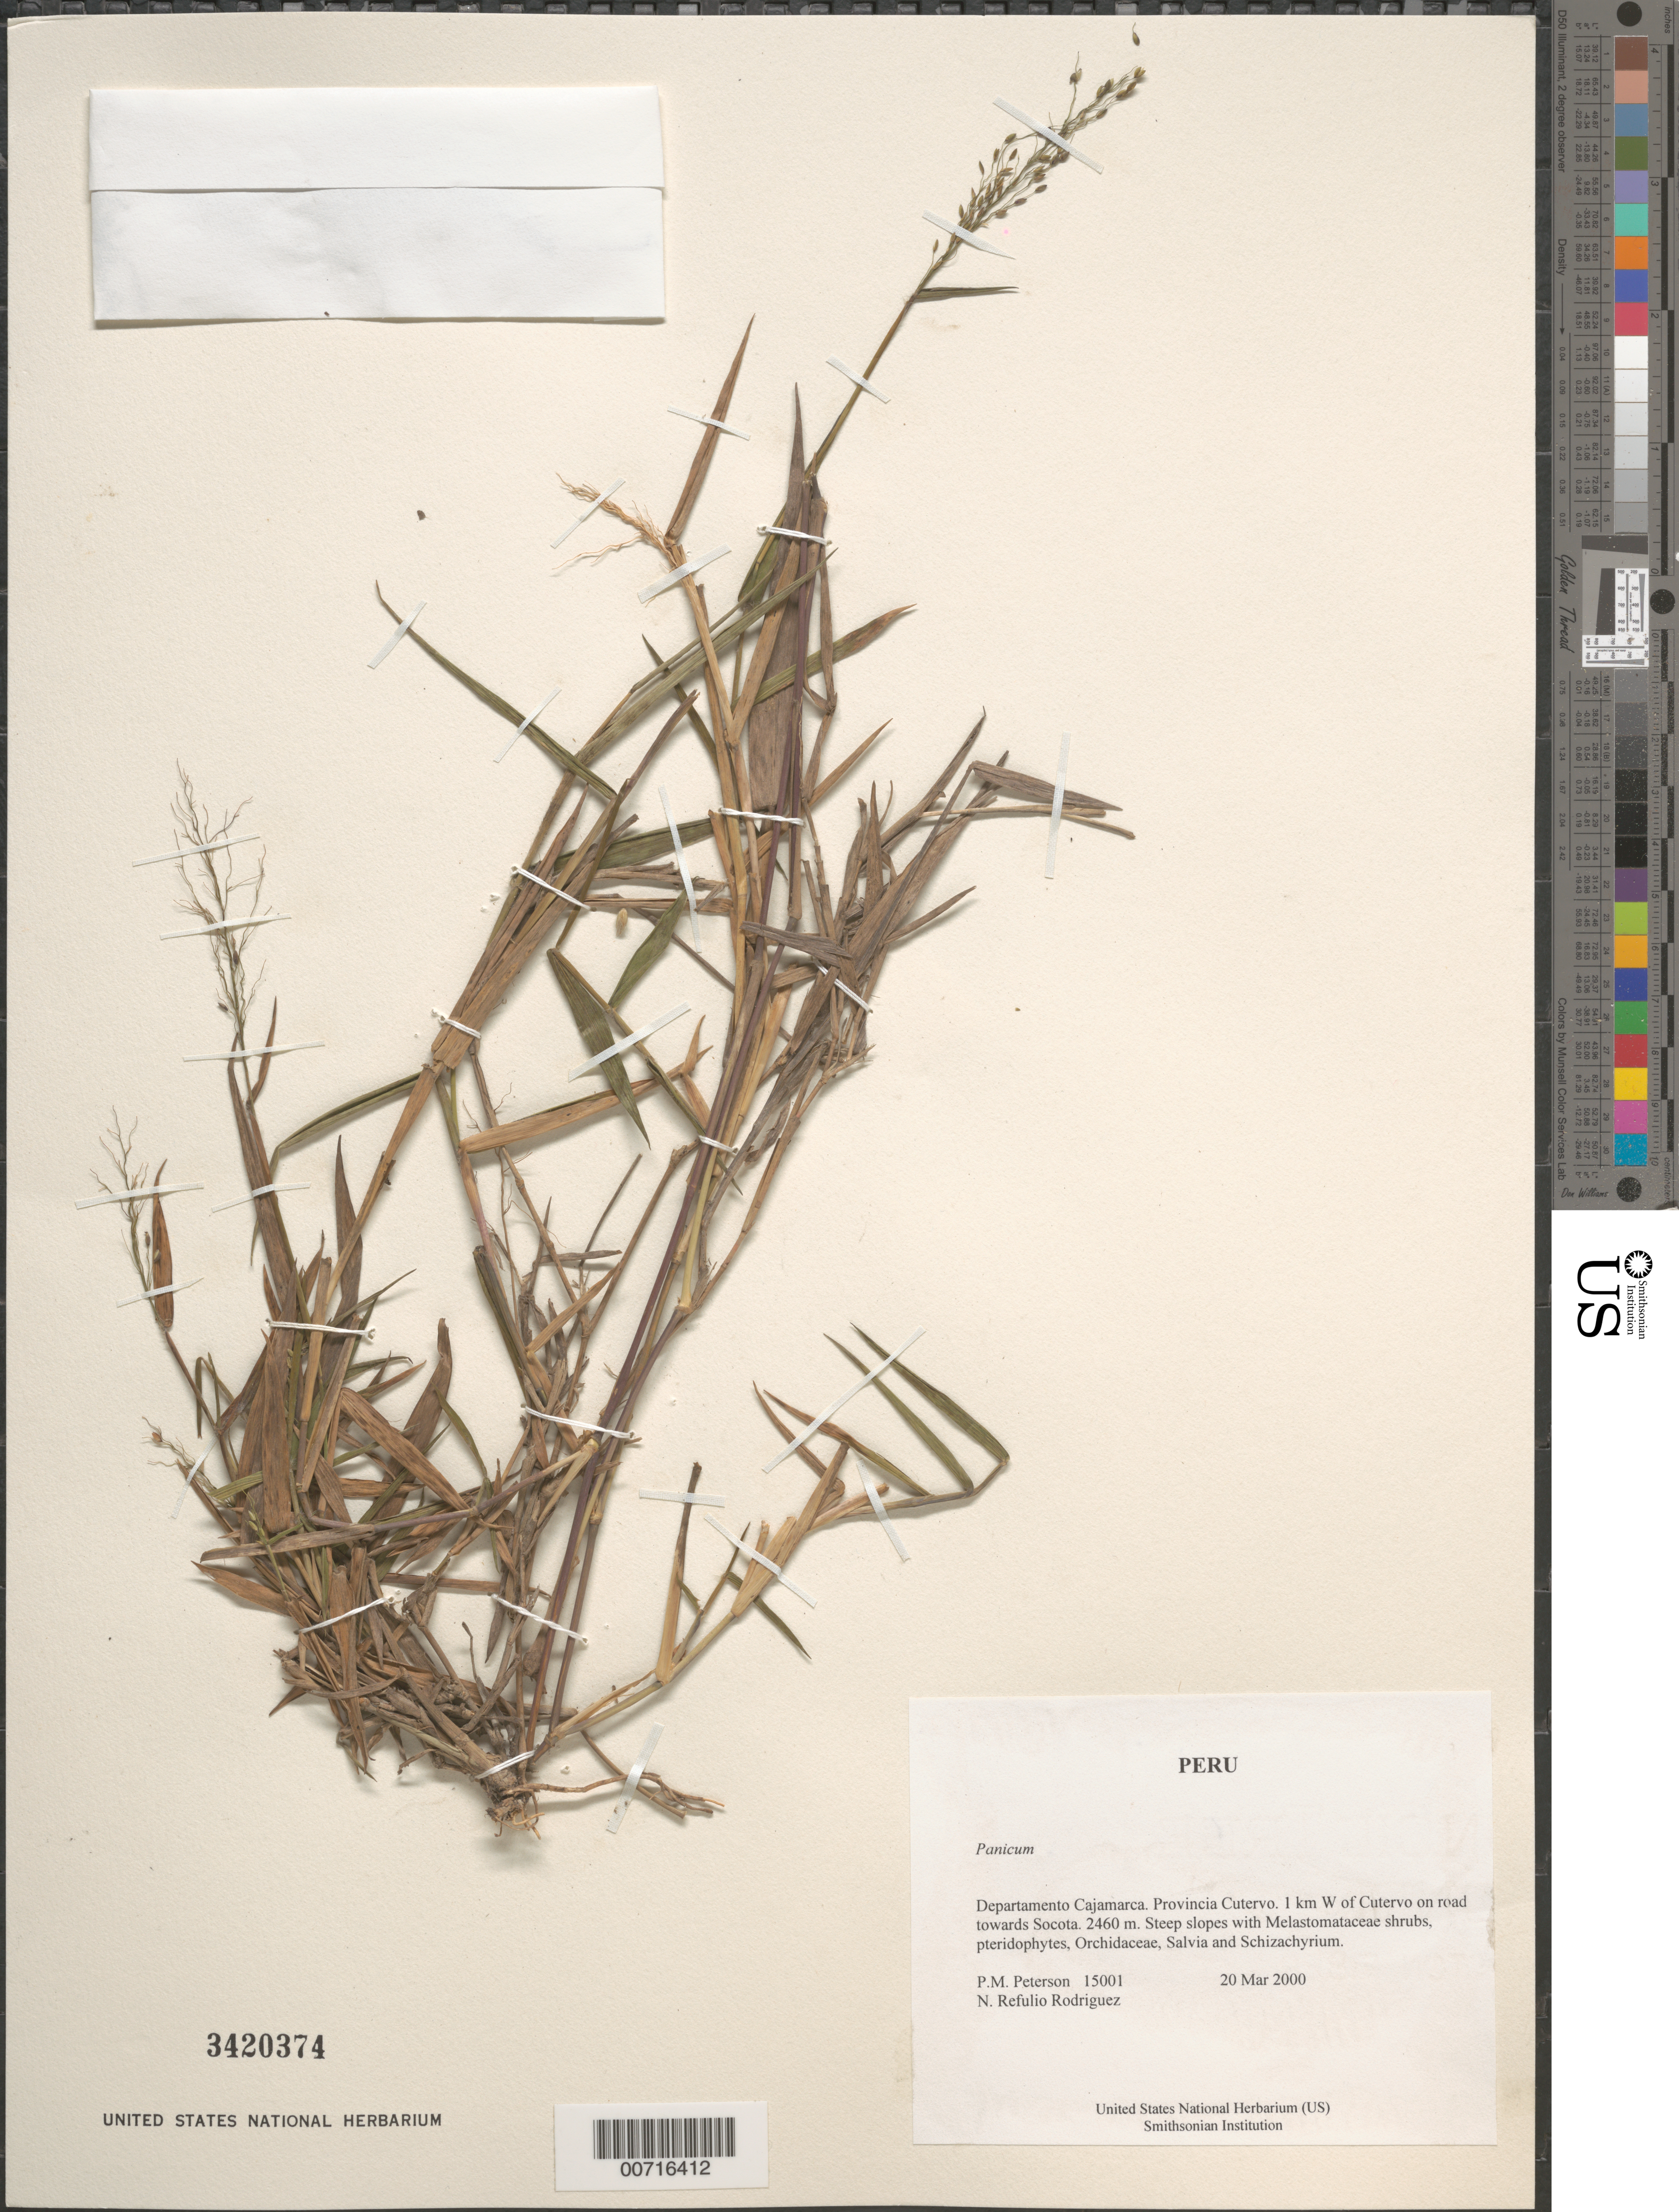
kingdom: Plantae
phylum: Tracheophyta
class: Liliopsida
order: Poales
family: Poaceae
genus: Panicum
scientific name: Panicum sp.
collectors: P. M. Peterson & N. Refulio-Rodríguez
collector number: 15001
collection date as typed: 20 Mar 2000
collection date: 2000-03-20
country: Peru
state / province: Cajamarca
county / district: Cutervo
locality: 1 km W of Cutervo on road towards Socota.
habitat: Steep slopes with Melastomataceae shrubs, pteridophytes, Orchidaceae, Salvia and Schizachyrium.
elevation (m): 2460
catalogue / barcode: US 3420374